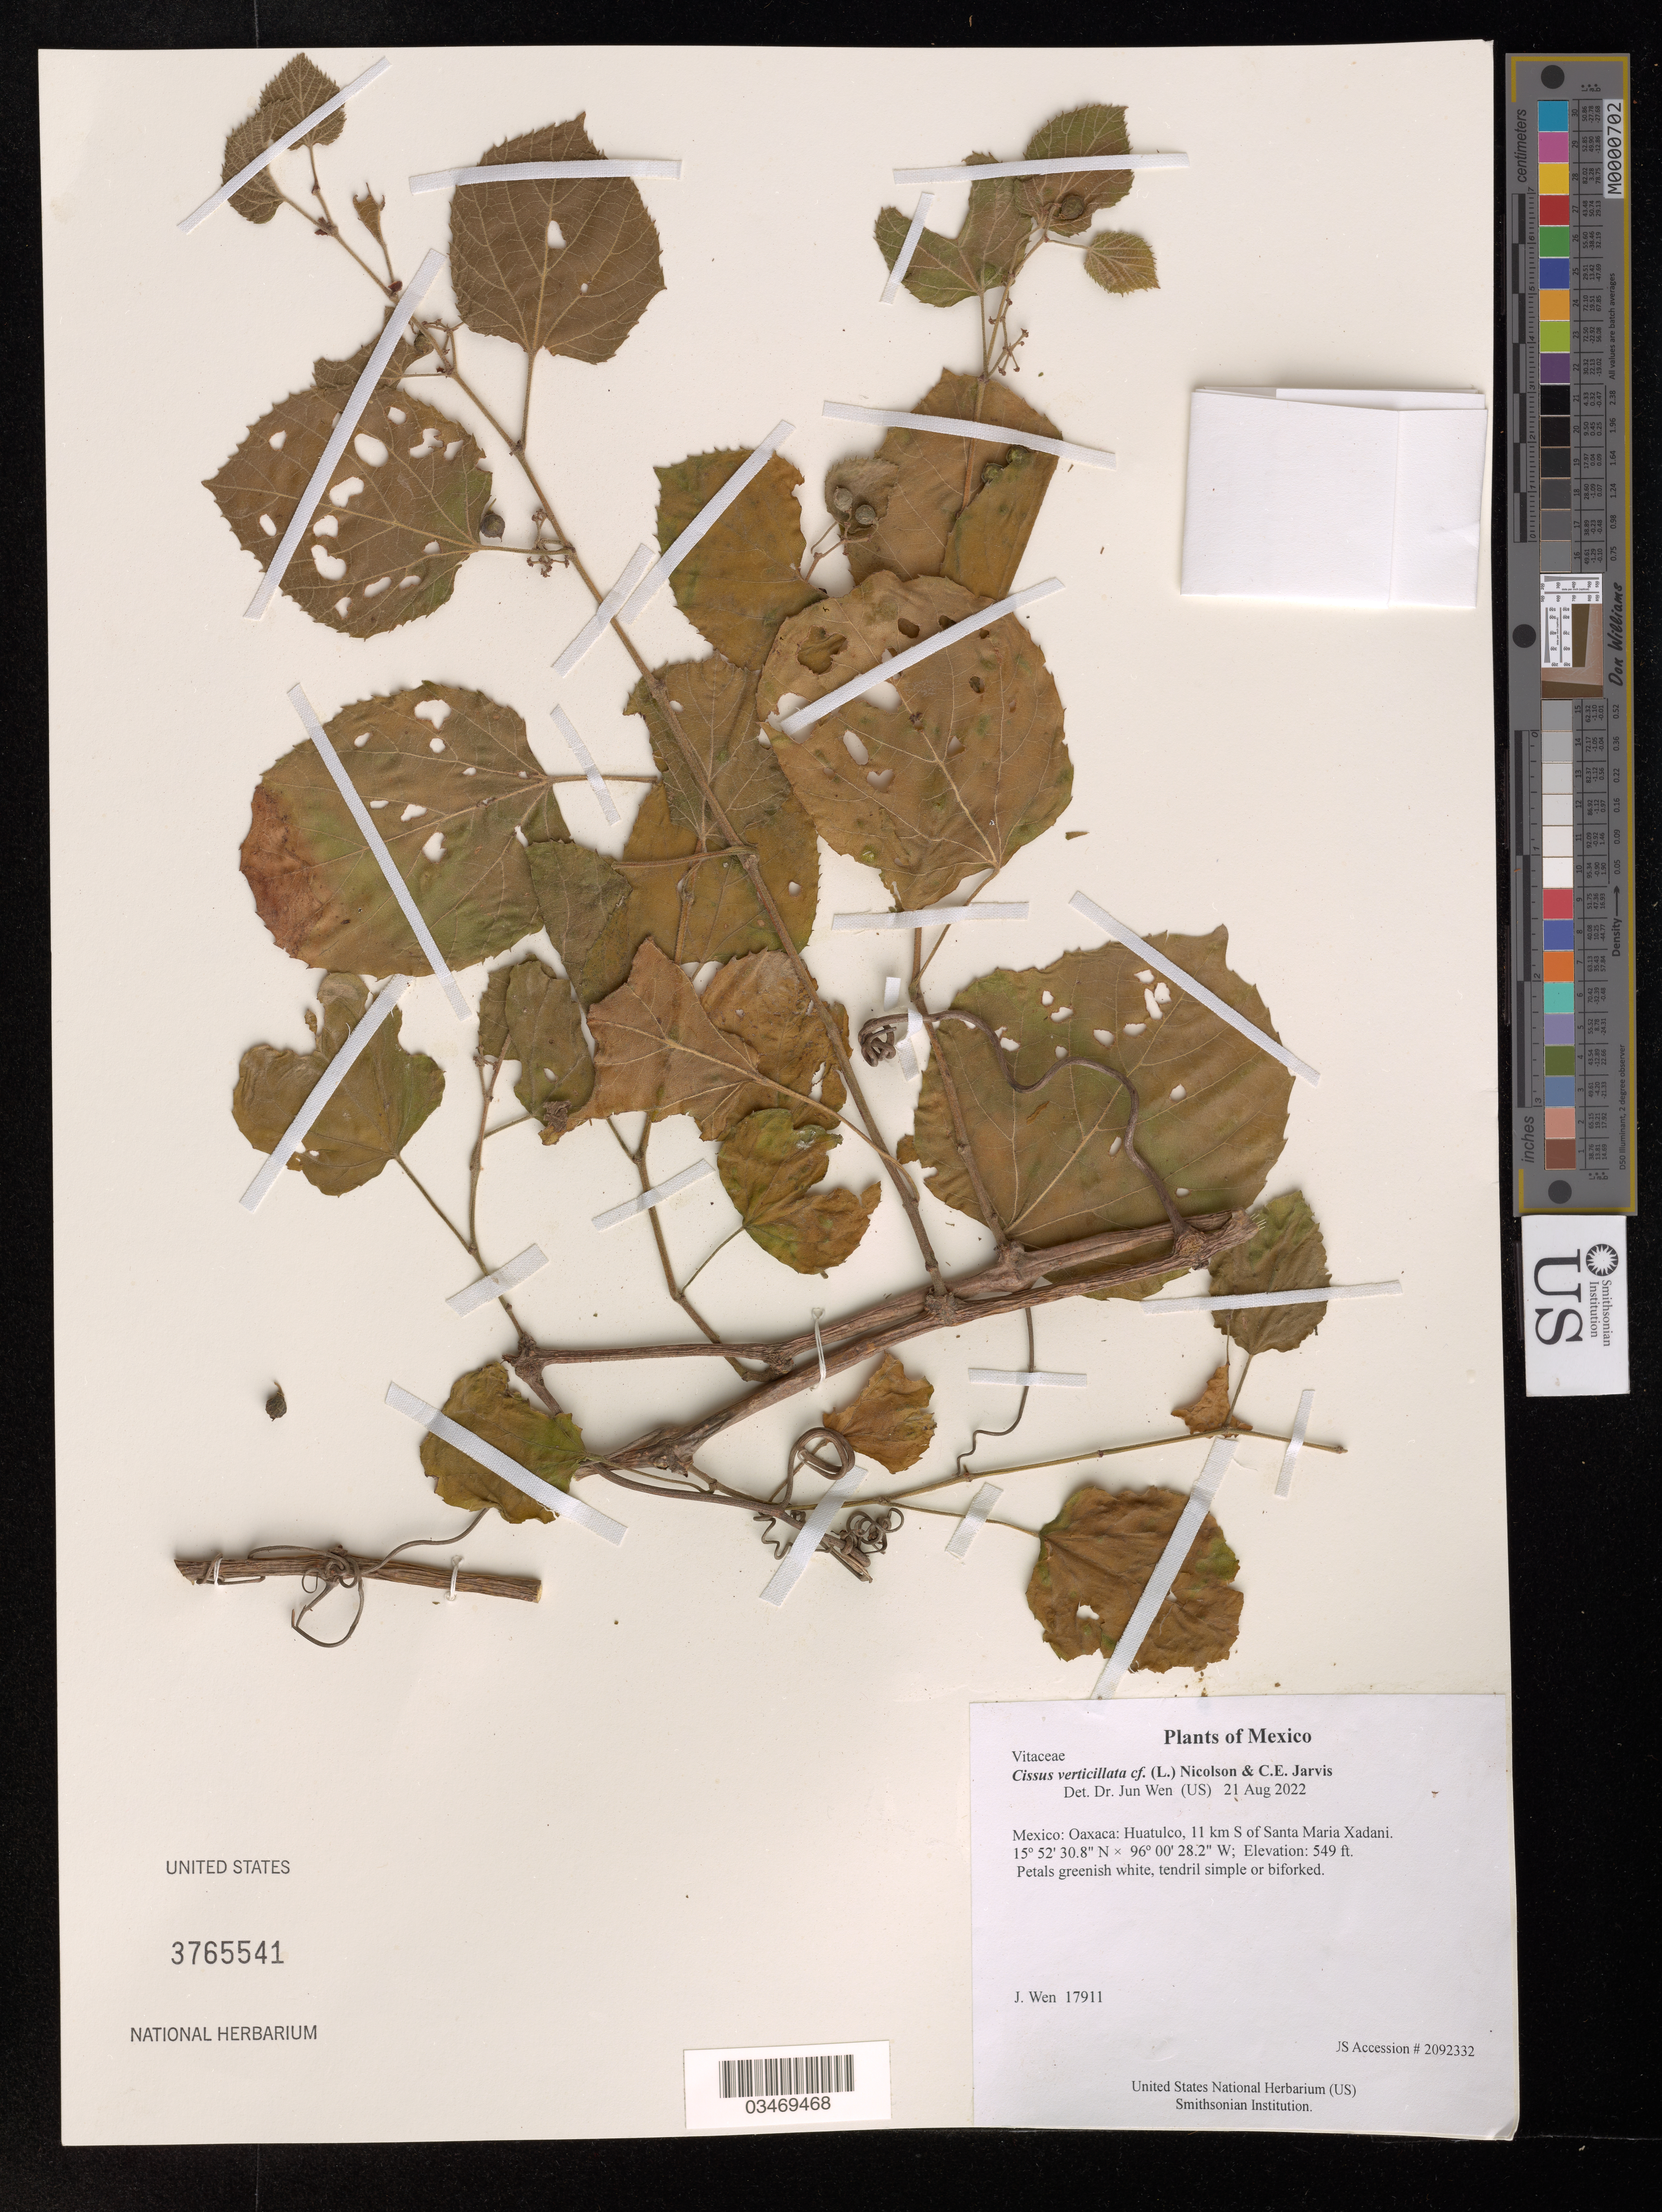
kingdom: Plantae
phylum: Tracheophyta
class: Magnoliopsida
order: Vitales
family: Vitaceae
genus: Cissus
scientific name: Cissus verticillata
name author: (L.) Nicolson & C.E. Jarvis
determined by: Wen, Jun, (BOT), Smithsonian Institution - National Museum of Natural History (UNITED STATES)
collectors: J. Wen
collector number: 17911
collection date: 2022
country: Mexico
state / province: Oaxaca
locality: Huatulco, 11 km S of Santa Maria Xadani.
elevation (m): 167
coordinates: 15 52.513 N, 96 00.470 W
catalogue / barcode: US 3765541